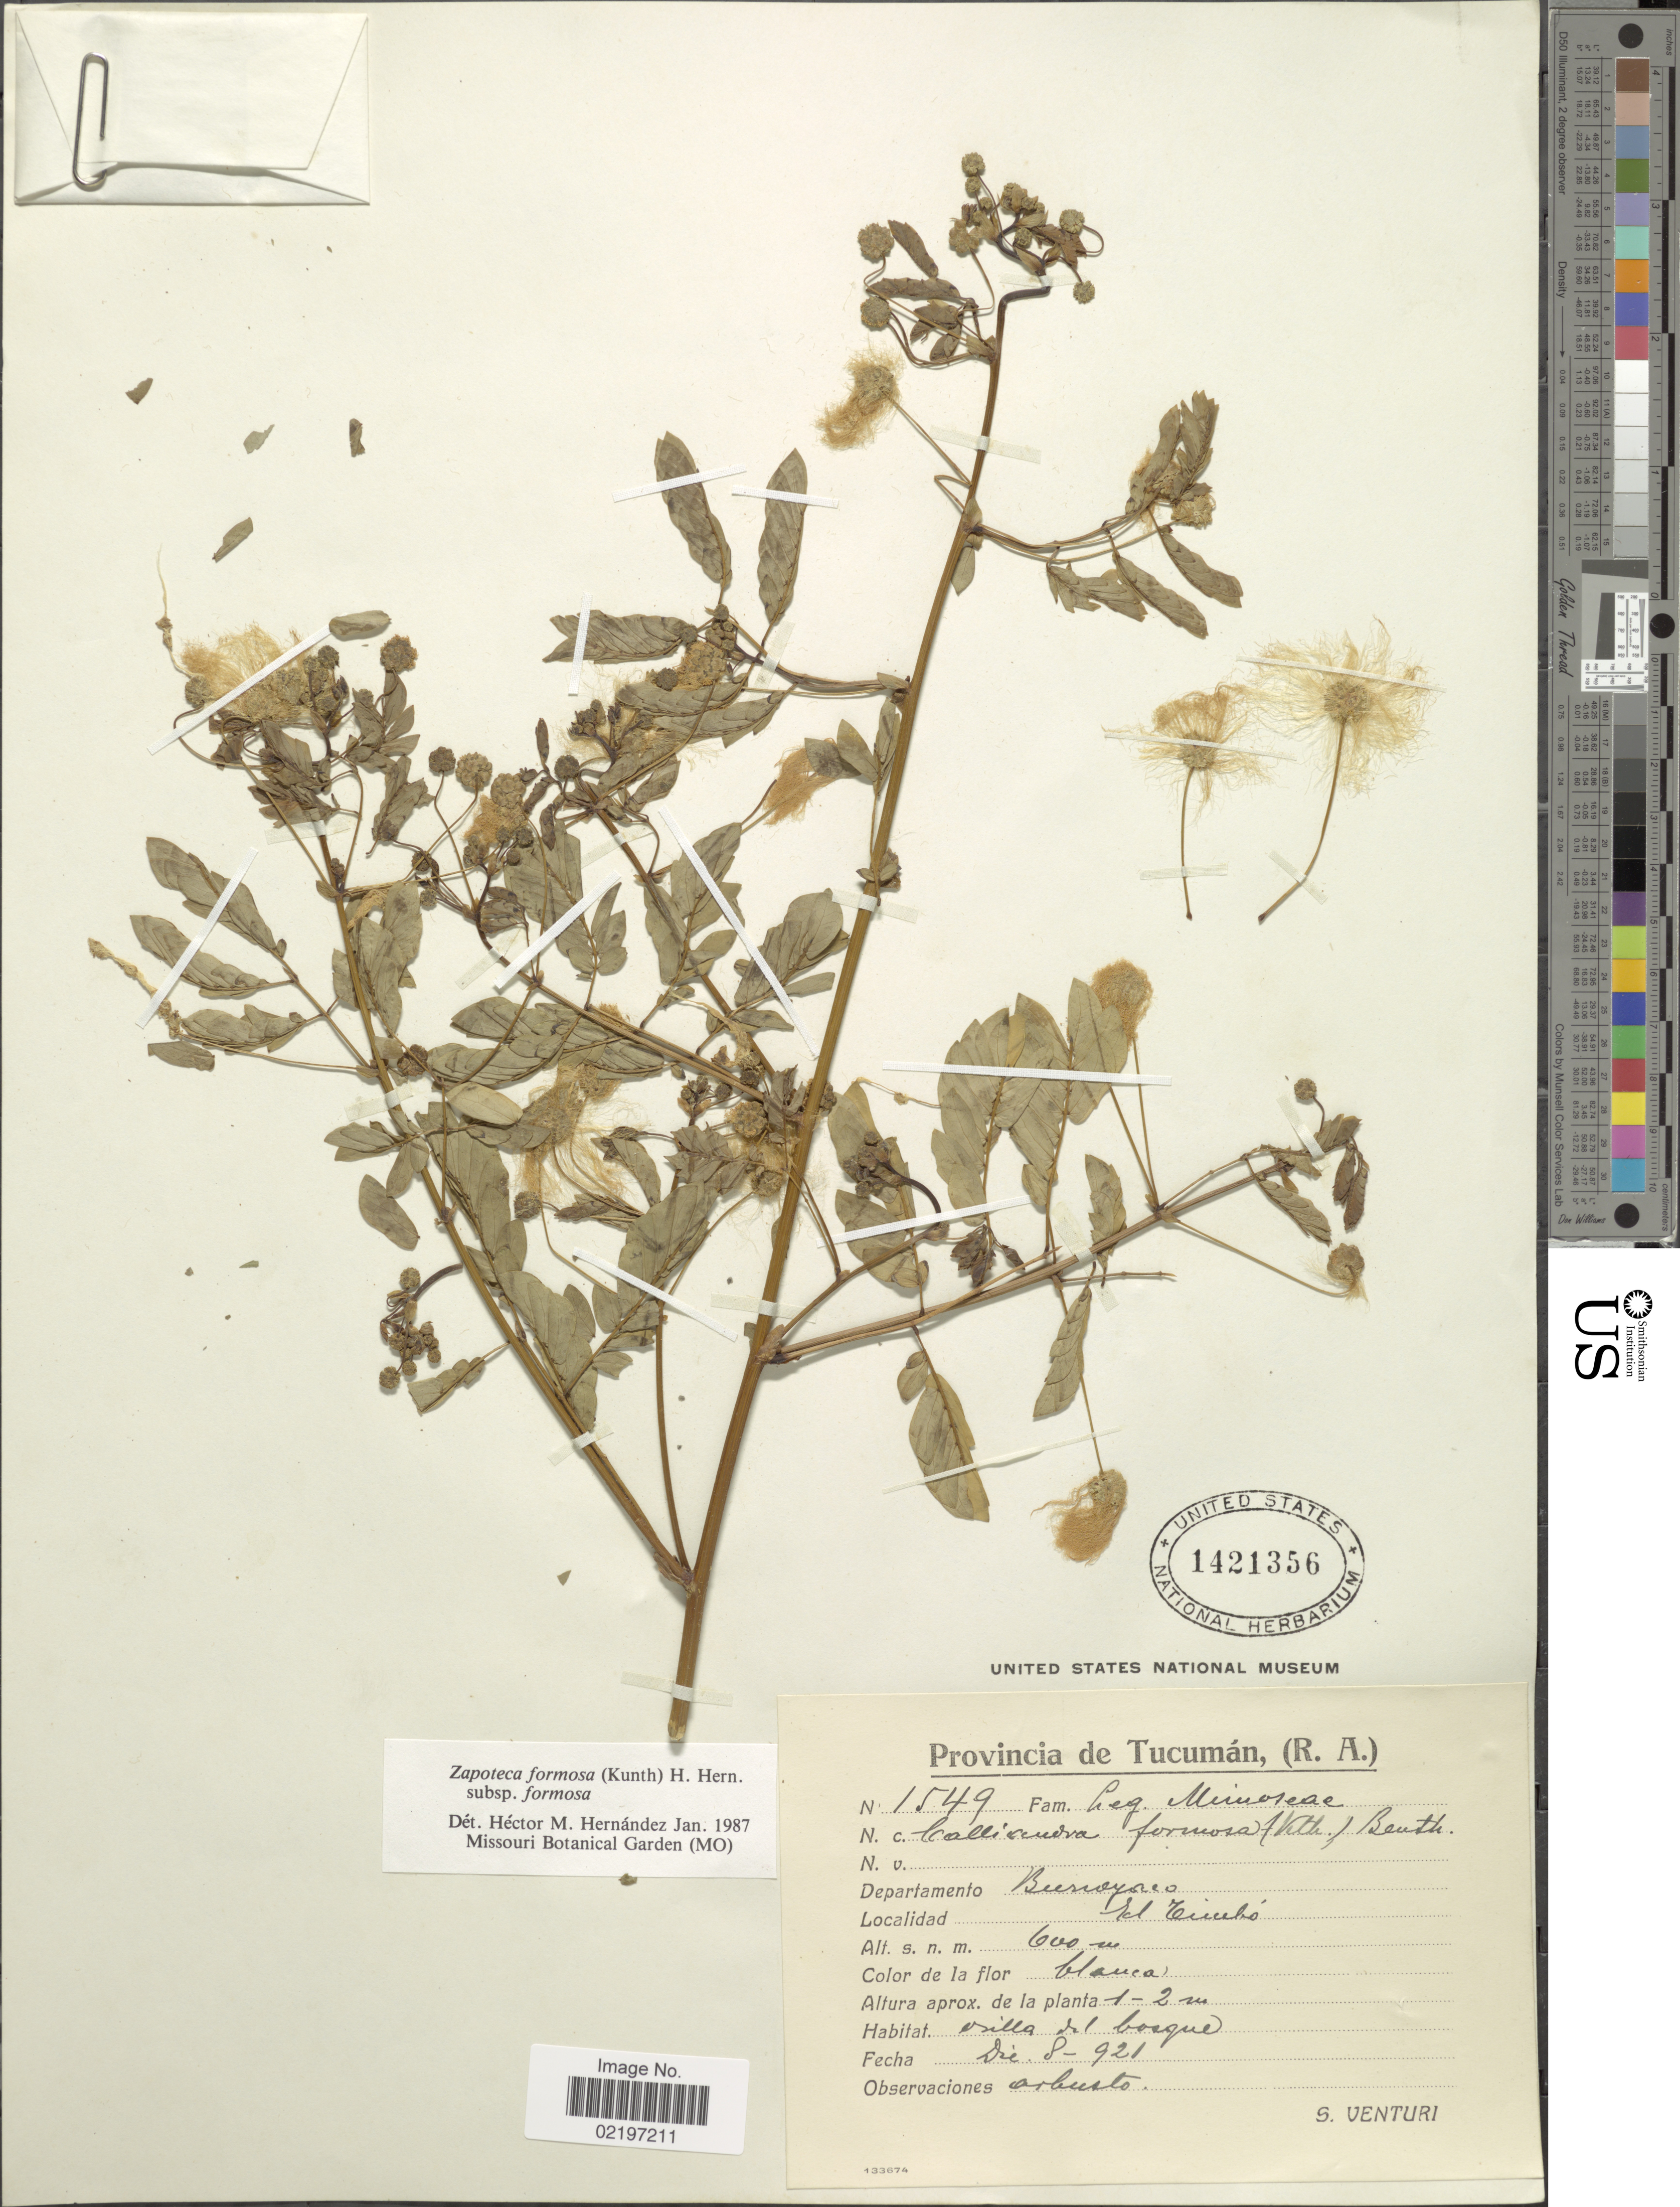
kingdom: Plantae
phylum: Tracheophyta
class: Magnoliopsida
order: Fabales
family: Fabaceae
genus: Zapoteca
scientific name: Zapoteca formosa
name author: (Kunth) H.M. Hern.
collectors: S. Venturi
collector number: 1549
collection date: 1921-12-08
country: Argentina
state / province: Tucuman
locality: Provincia de Tucuman (R.A.), Departamento Burruyacu, El Timbó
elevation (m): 600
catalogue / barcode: US 1421356